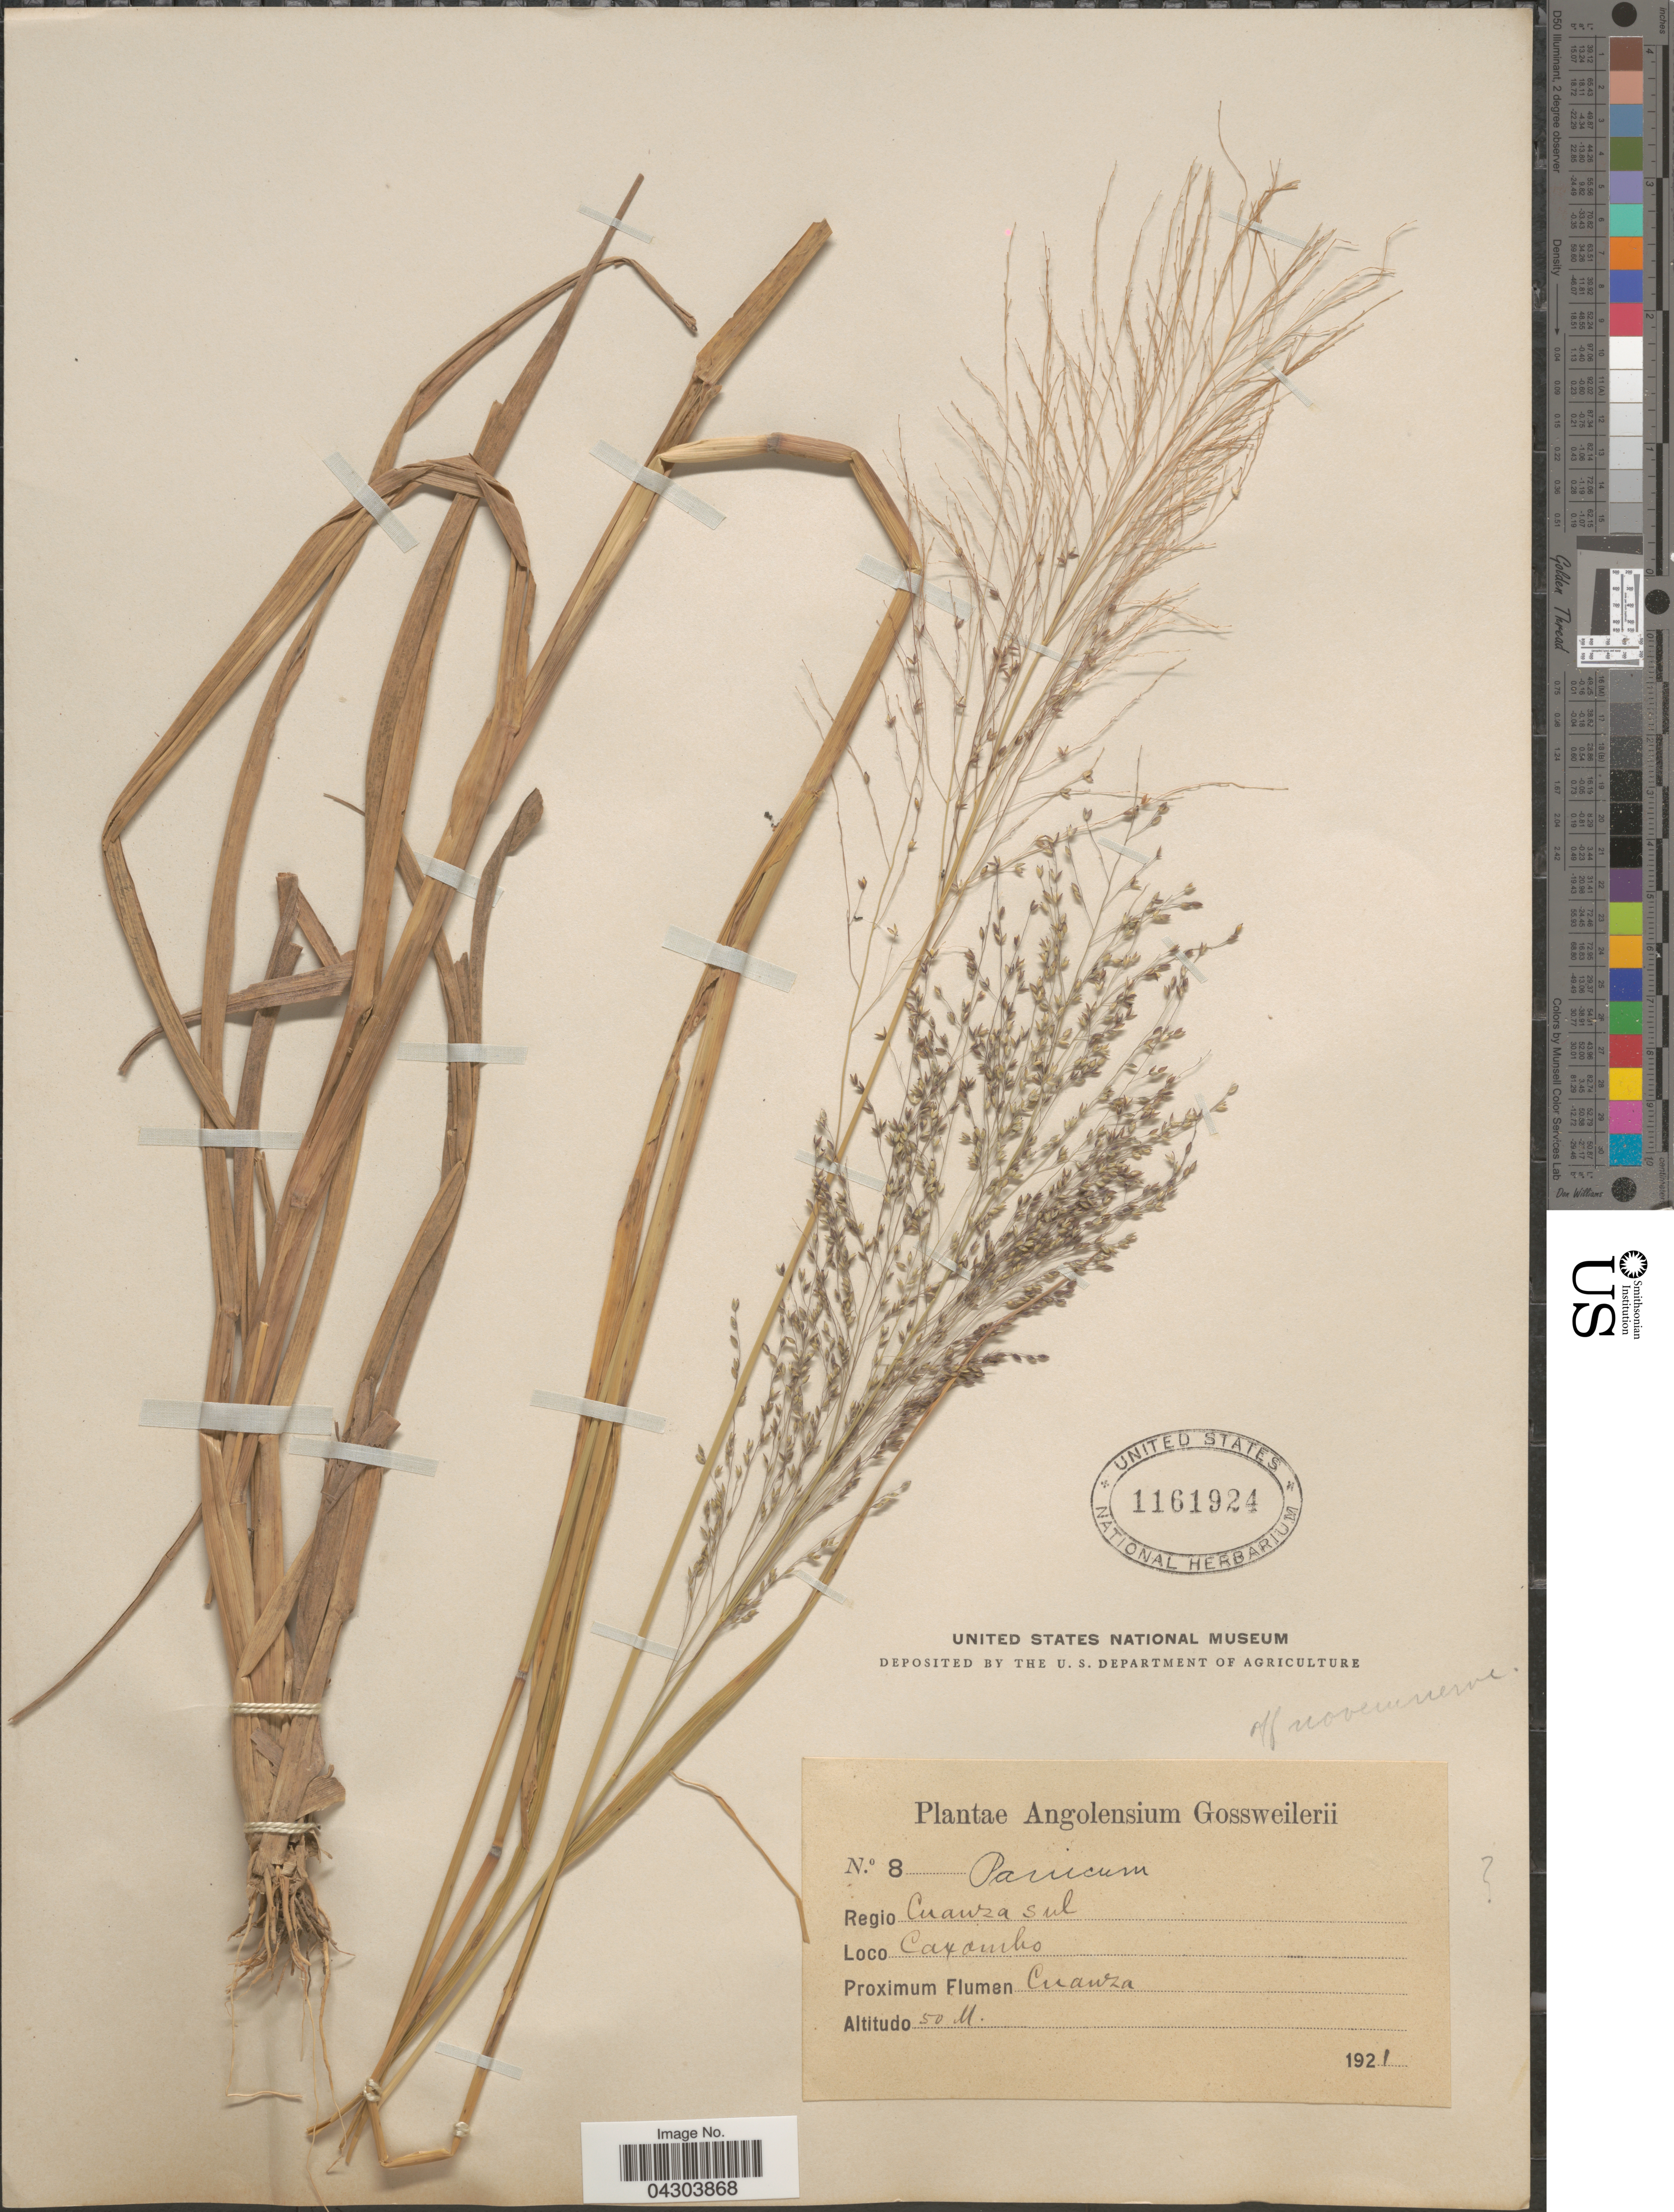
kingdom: Plantae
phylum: Tracheophyta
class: Liliopsida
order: Poales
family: Poaceae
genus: Panicum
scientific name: Panicum novemnerve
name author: Stapf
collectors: -. Gossweiler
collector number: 8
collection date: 1921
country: Angola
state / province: Cuanza Sul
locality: Angolensium. Regio Cuanza sul. Caxambo. Proximum Flumen Cuanza.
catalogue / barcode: US 1161924